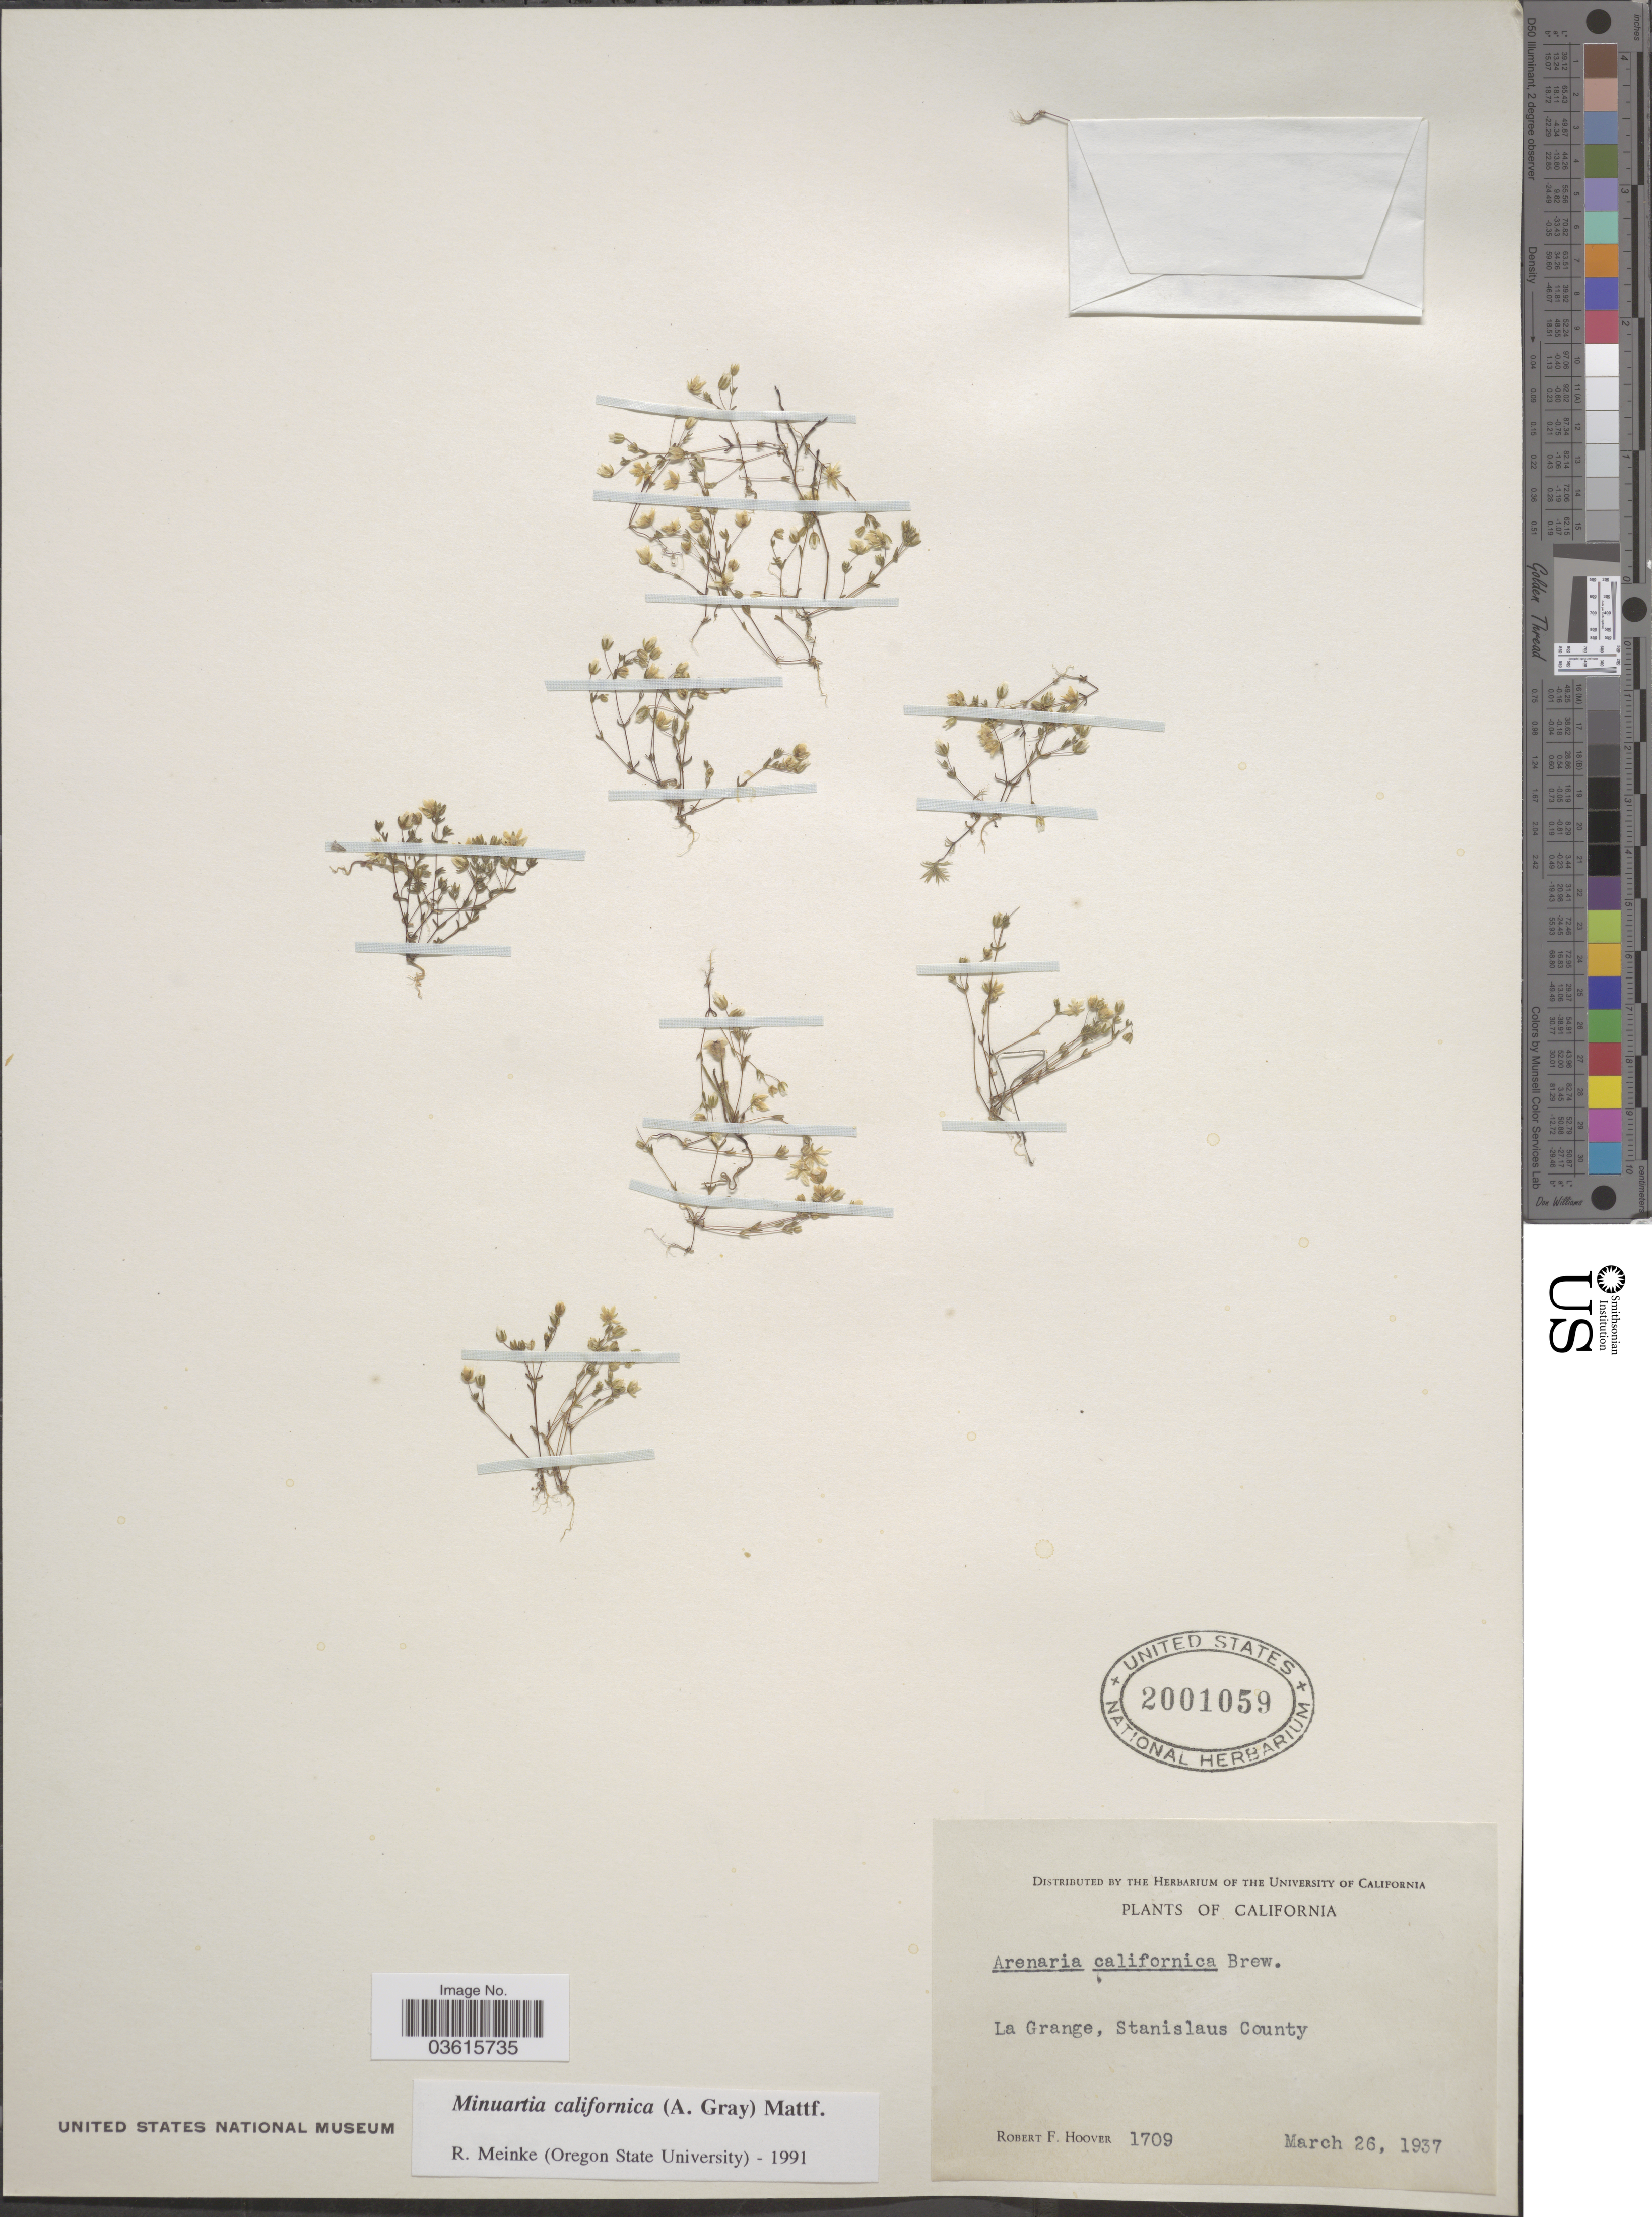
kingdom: Plantae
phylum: Tracheophyta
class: Magnoliopsida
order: Caryophyllales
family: Caryophyllaceae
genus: Minuartia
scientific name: Minuartia californica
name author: (A. Gray) Mattf.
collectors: R. F. Hoover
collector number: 1709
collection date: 1937-03-26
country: United States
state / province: California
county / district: Stanislaus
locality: La Grange, Stanislaus County.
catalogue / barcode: US 2001059